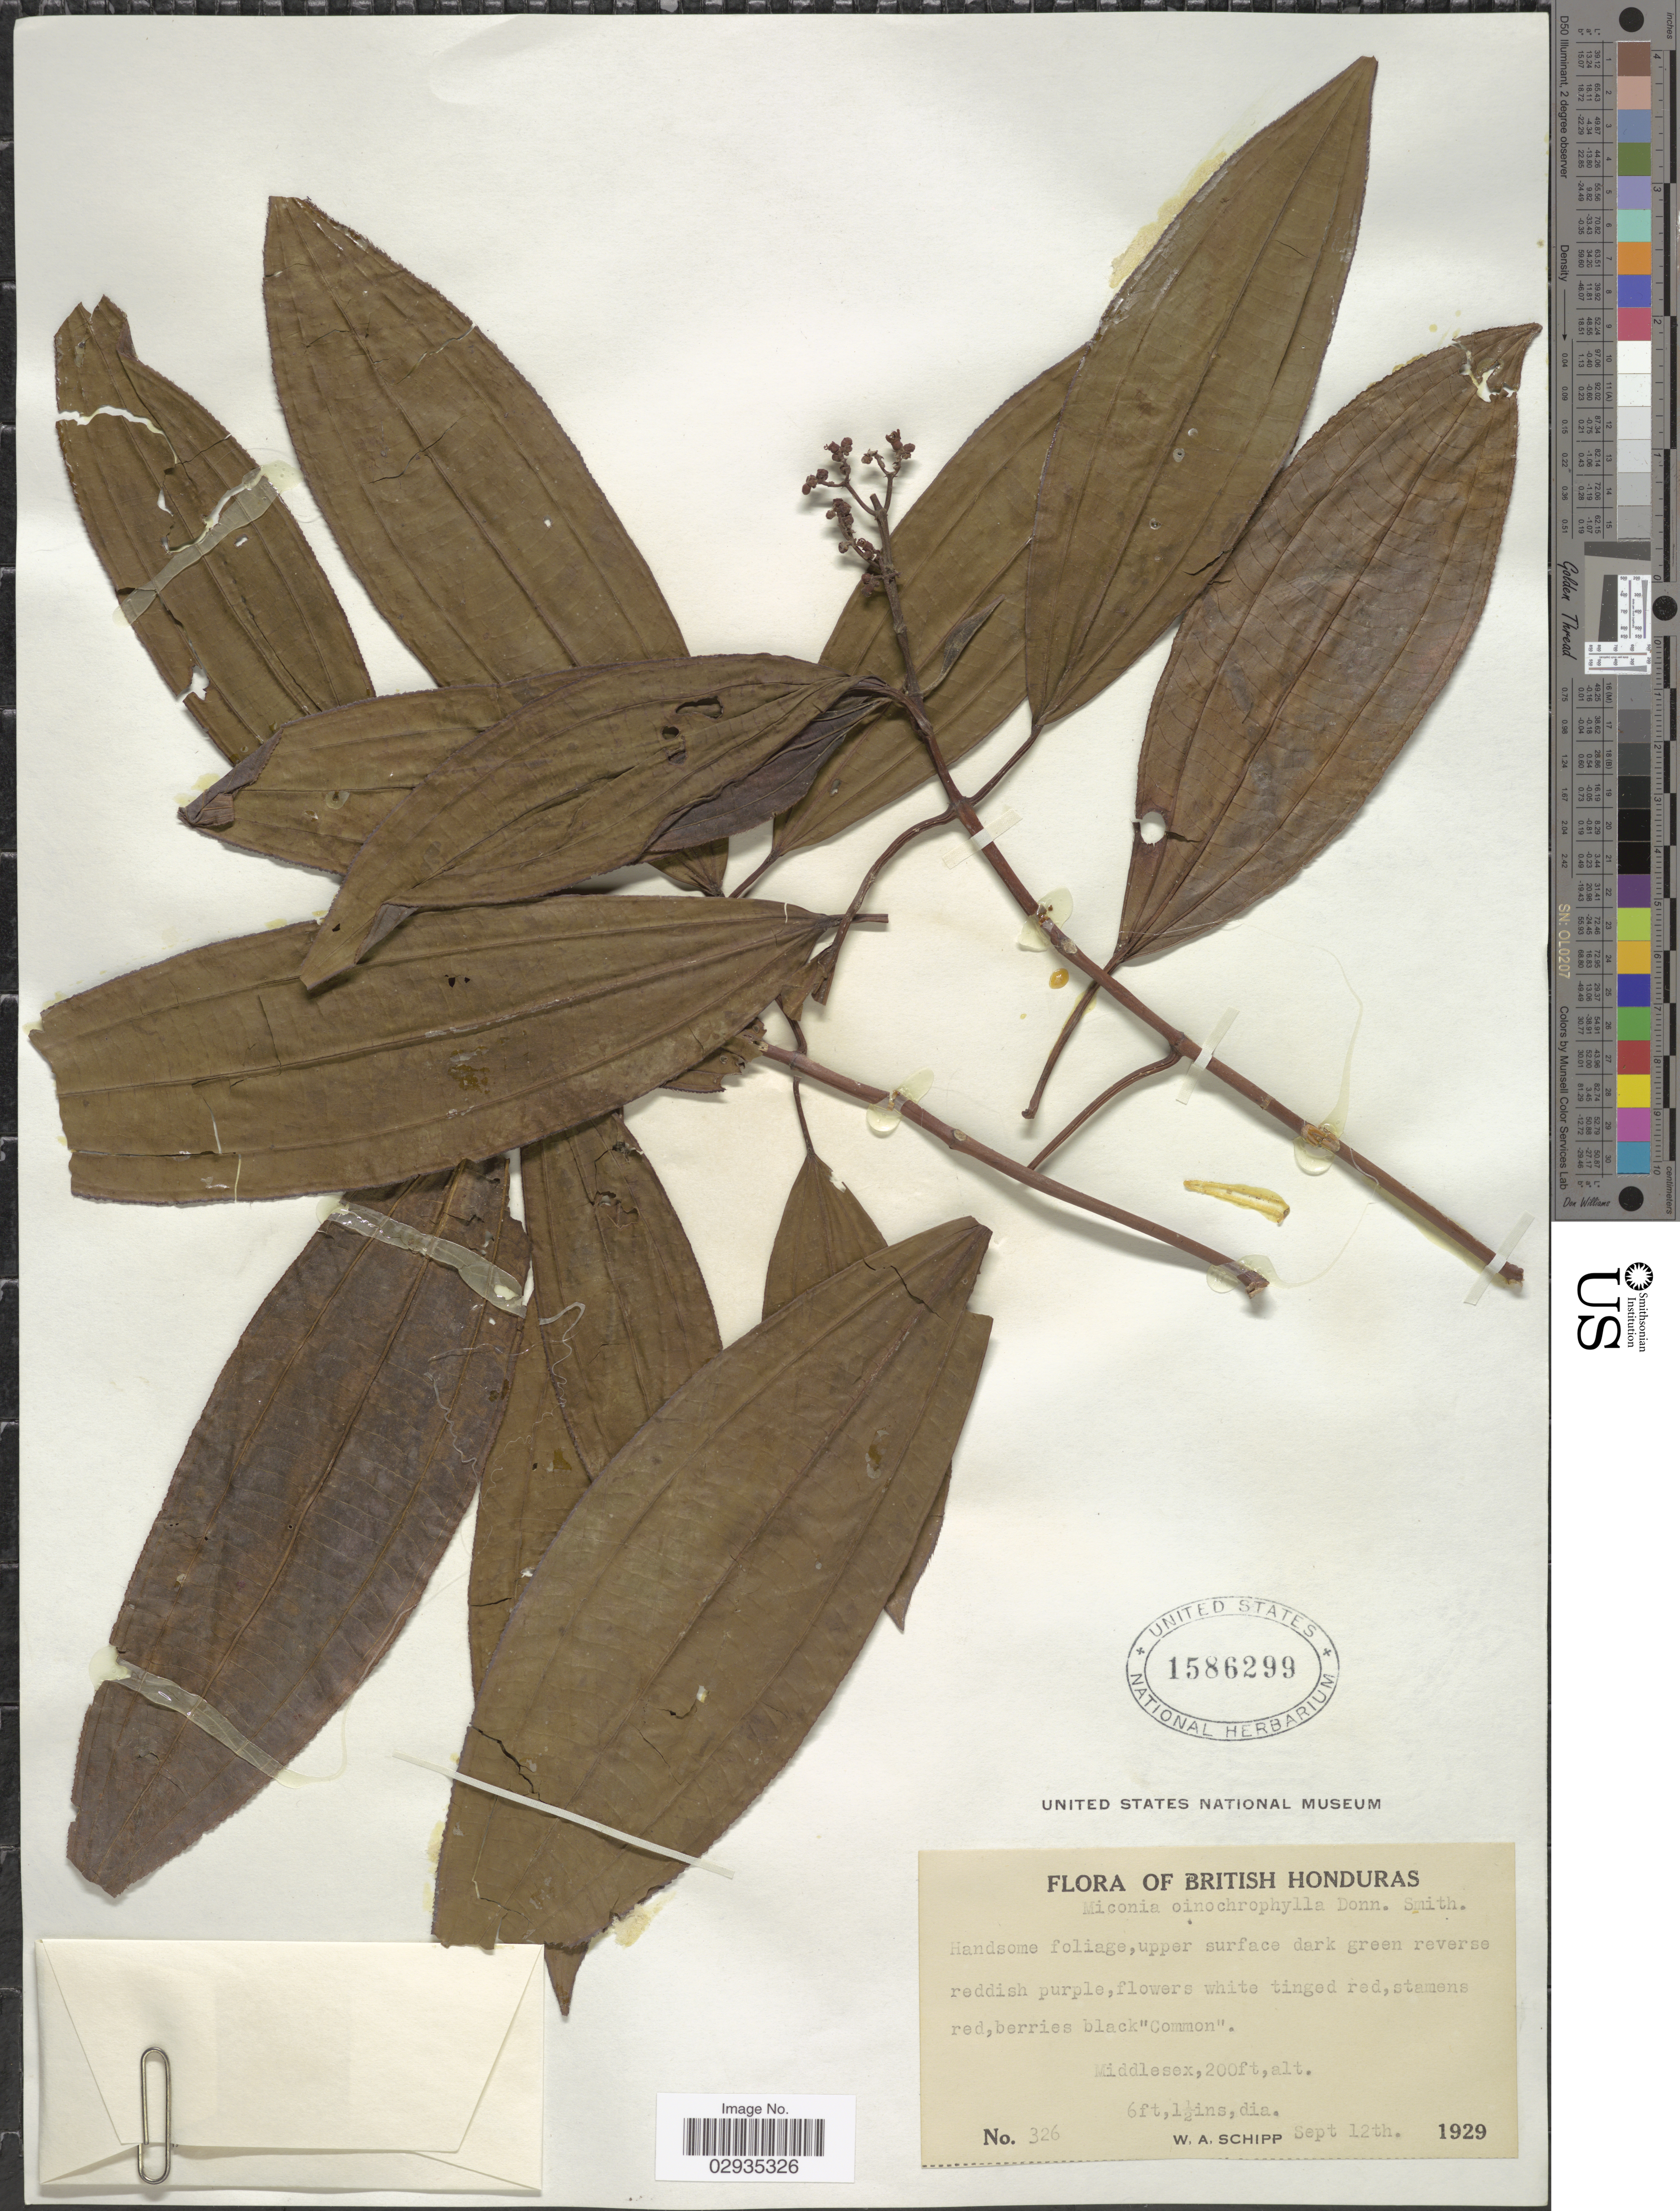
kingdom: Plantae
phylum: Tracheophyta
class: Magnoliopsida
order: Myrtales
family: Melastomataceae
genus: Miconia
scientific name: Miconia oinochrophylla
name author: Donn. Sm.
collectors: W. Schipp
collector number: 326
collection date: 1929-09-12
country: Belize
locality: British Honduras, Middlesex.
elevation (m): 61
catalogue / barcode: US 1586299